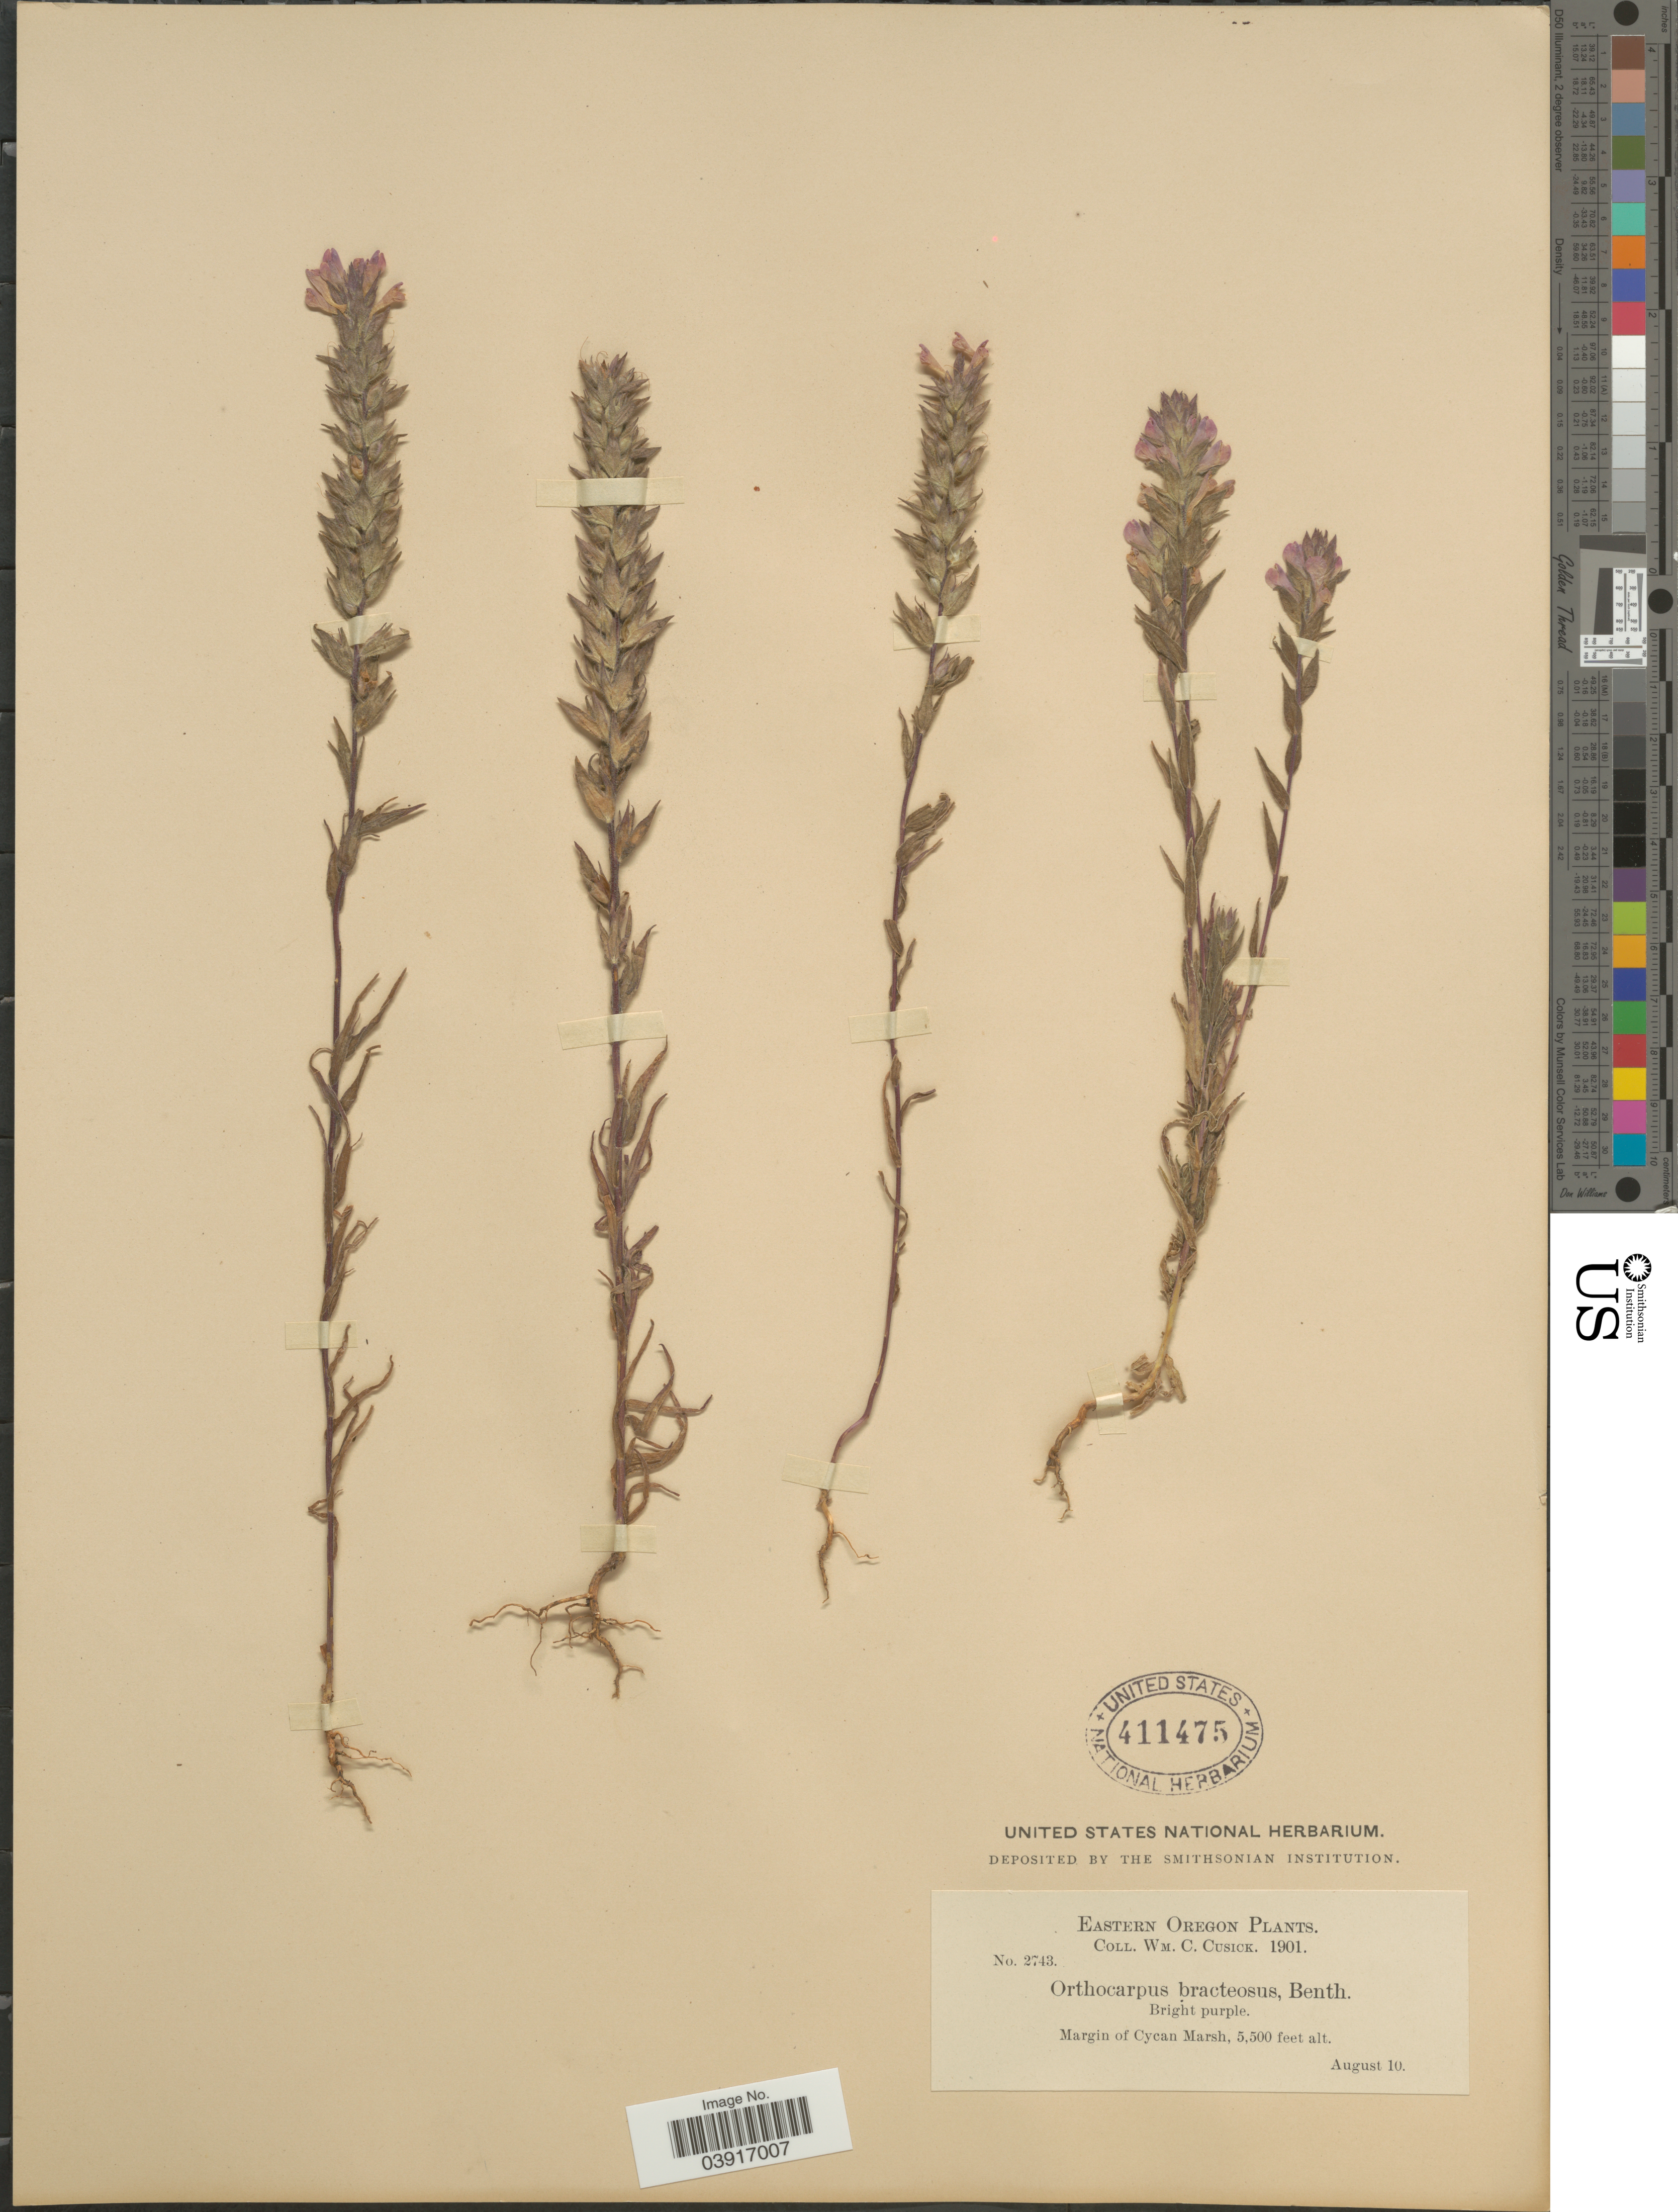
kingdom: Plantae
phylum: Tracheophyta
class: Magnoliopsida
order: Lamiales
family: Orobanchaceae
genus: Orthocarpus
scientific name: Orthocarpus bracteosus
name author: Benth.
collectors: W. C. Cusick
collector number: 2743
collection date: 1901-08-10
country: United States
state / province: Oregon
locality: Eastern Oregon. Margin of Cycan Marsh.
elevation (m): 1676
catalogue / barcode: US 411475